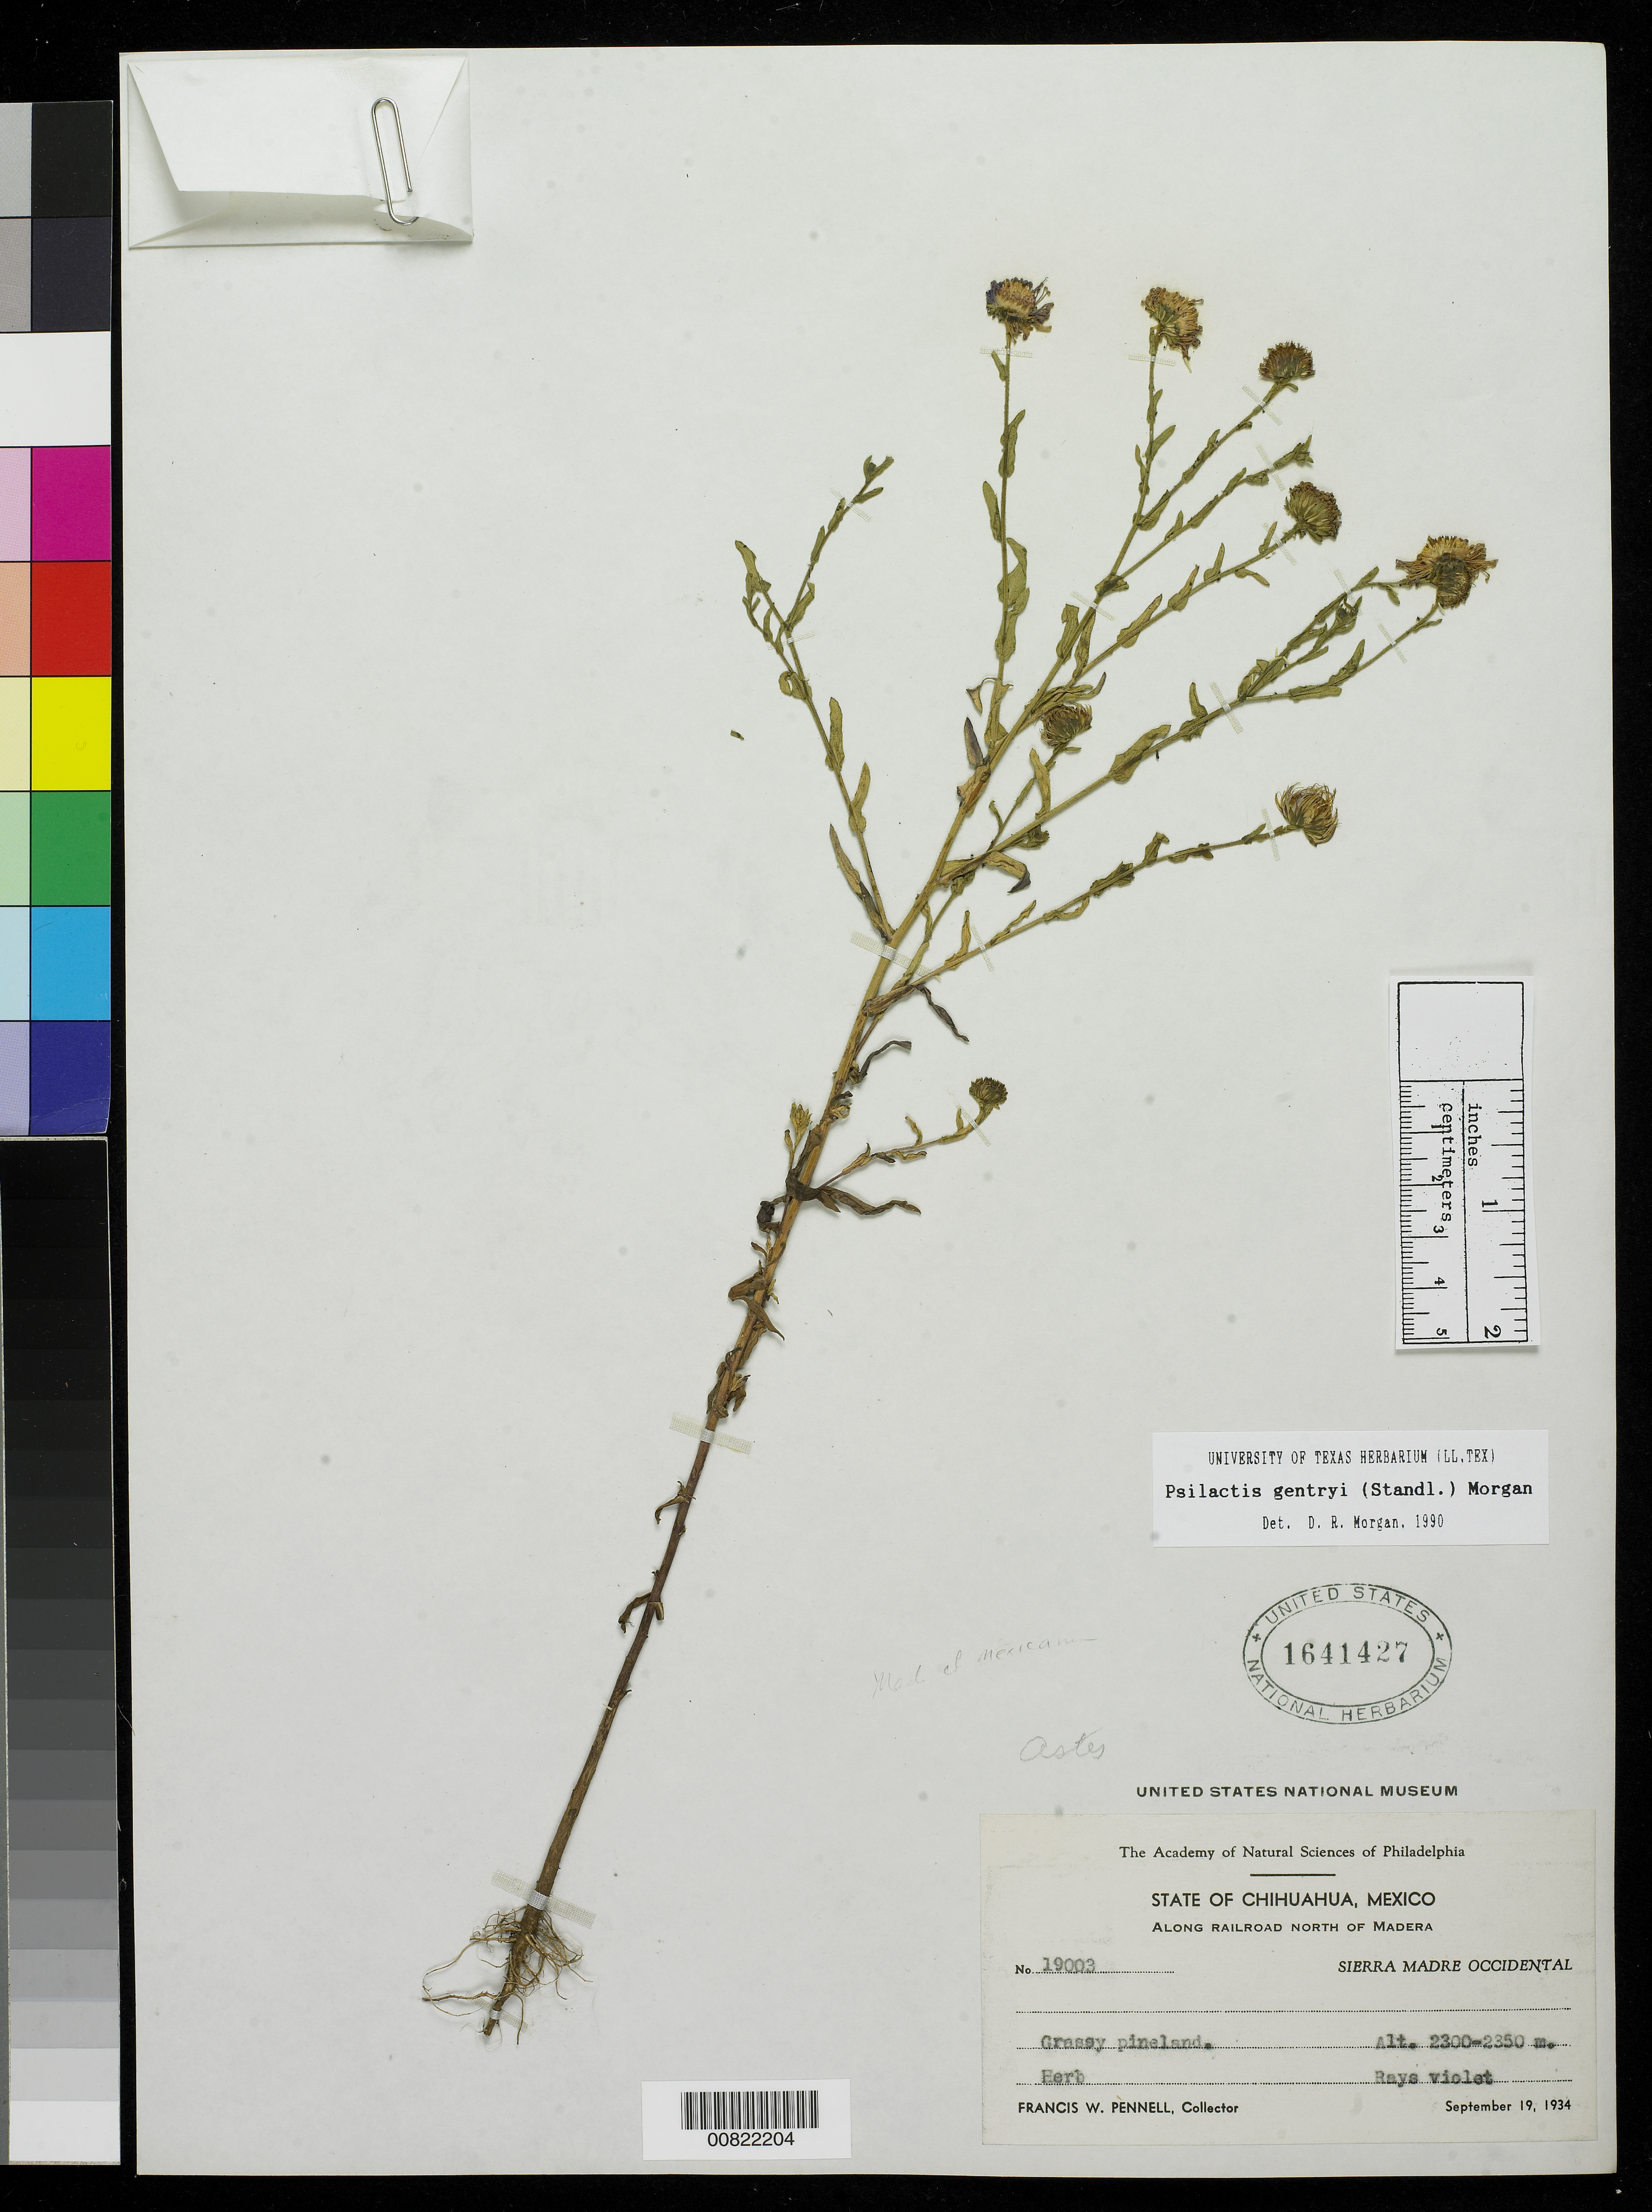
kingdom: Plantae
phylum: Tracheophyta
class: Magnoliopsida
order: Asterales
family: Asteraceae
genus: Psilactis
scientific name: Psilactis gentryi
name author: (Standl.) Morgan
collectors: F. W. Pennell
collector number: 19003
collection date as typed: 19 Sep 1934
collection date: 1934-09-19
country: Mexico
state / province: Chihuahua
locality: Along railroad north of Madera, Sierra Madre Occidental, Chihuahua.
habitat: Grassy pineland.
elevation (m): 2350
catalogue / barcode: US 1641427